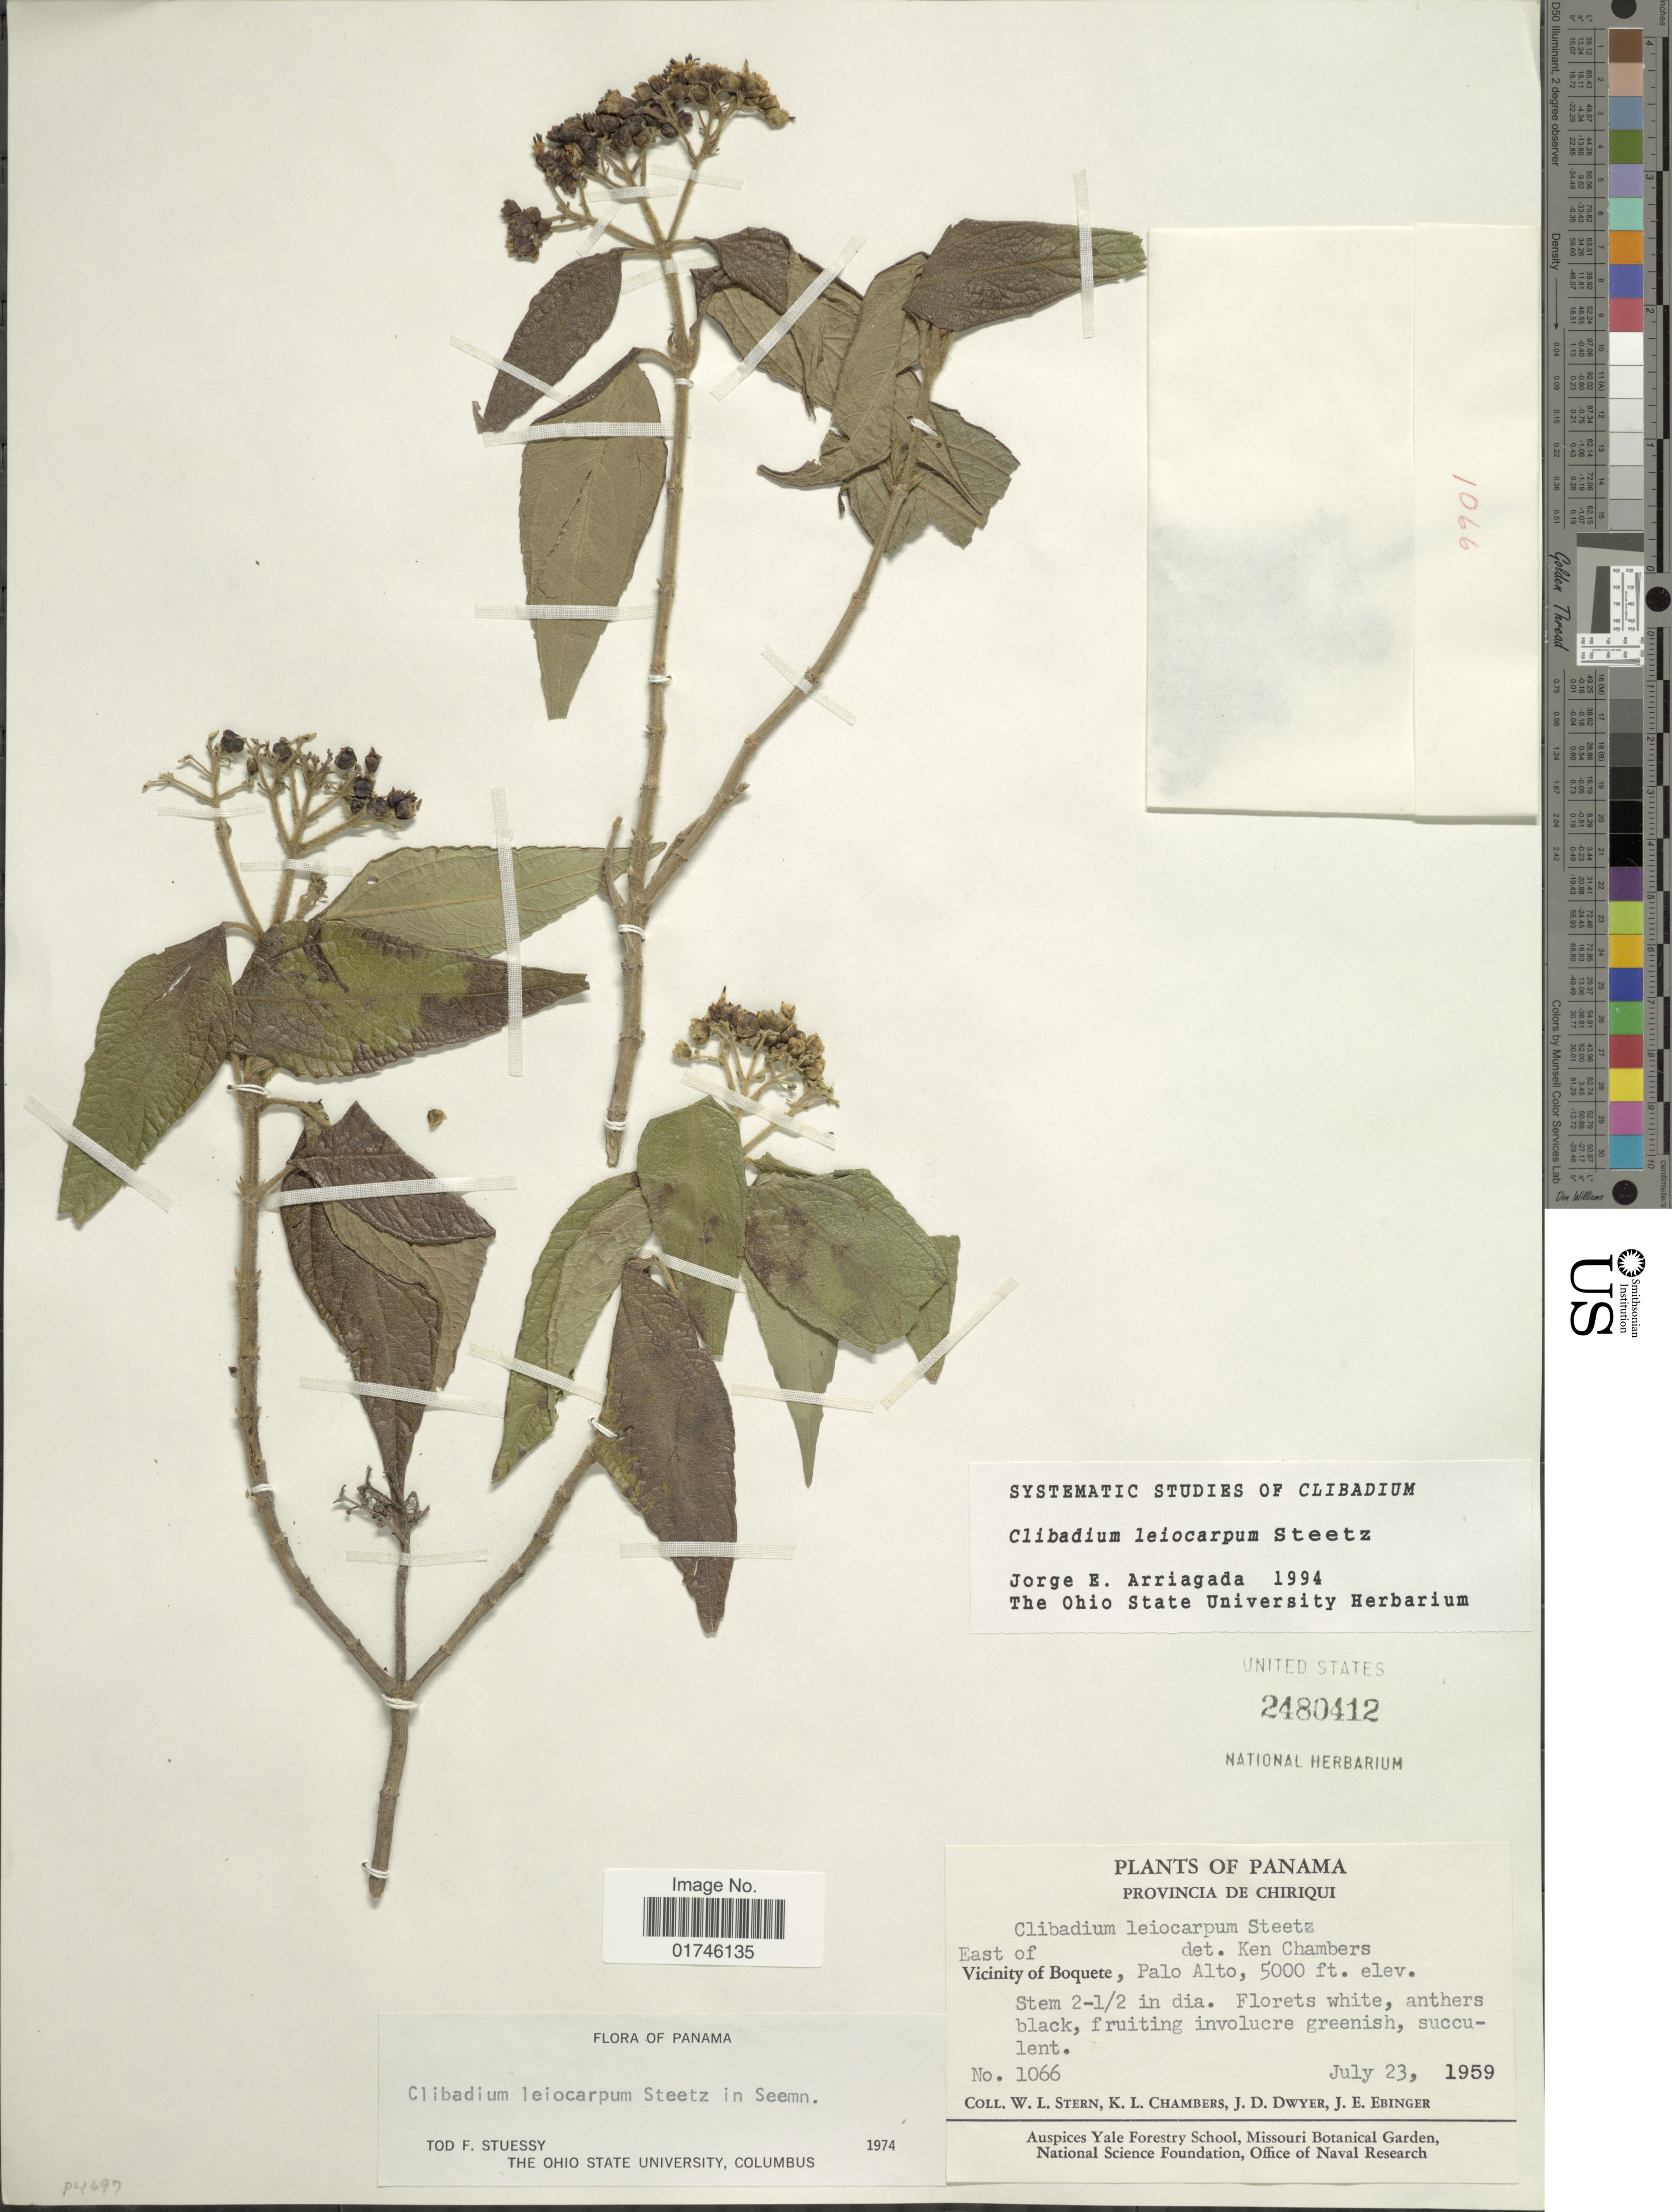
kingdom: Plantae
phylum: Tracheophyta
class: Magnoliopsida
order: Asterales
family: Asteraceae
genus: Clibadium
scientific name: Clibadium leiocarpum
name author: Steetz in Seem.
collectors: W. L. Stern, K. Chambers, J. D. Dwyer & J. Ebinger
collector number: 1066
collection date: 1959-07-23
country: Panama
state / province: Chiriqui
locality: Provincia de Chiriqui, East of Vicinity of Boquetem Palo Alto.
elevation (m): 1524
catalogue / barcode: US 2480412